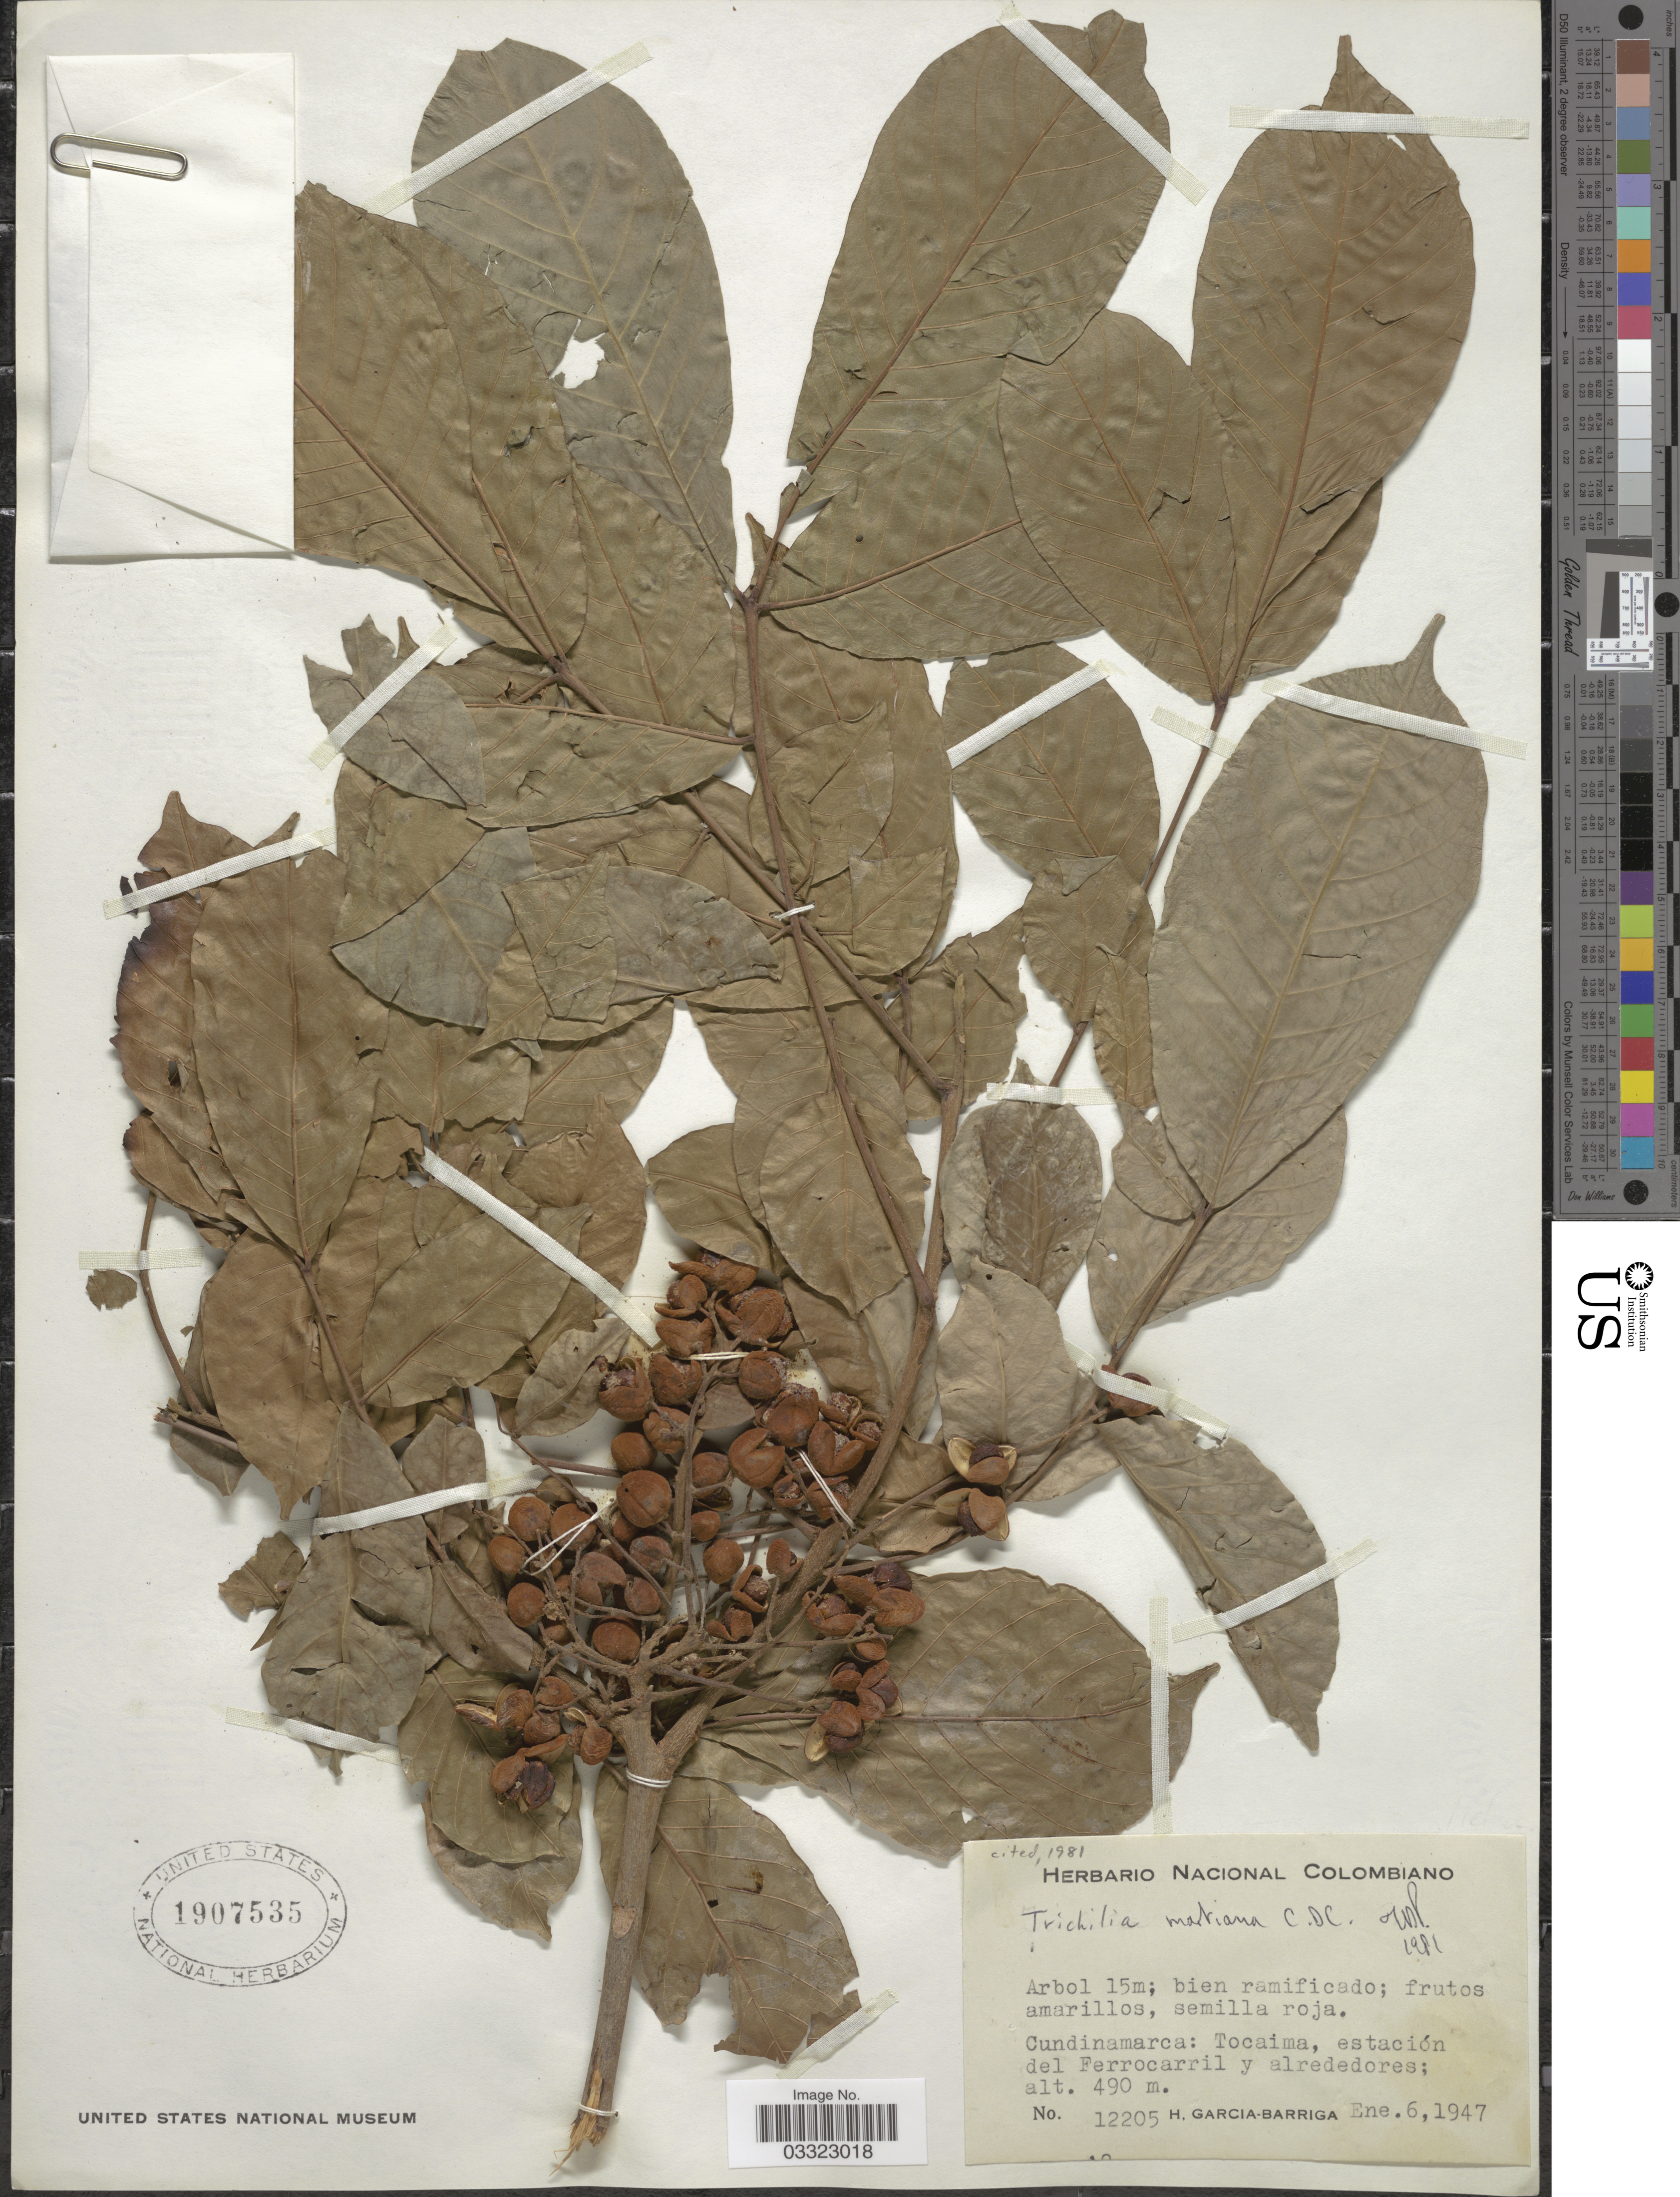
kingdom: Plantae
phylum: Tracheophyta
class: Magnoliopsida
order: Sapindales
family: Meliaceae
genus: Trichilia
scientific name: Trichilia martiana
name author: C. DC.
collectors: H. García Barriga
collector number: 12205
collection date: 1947-01-06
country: Colombia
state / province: Cundinamarca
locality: Tocaima, estación del Ferrocarril y alrededores.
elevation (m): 490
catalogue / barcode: US 1907535